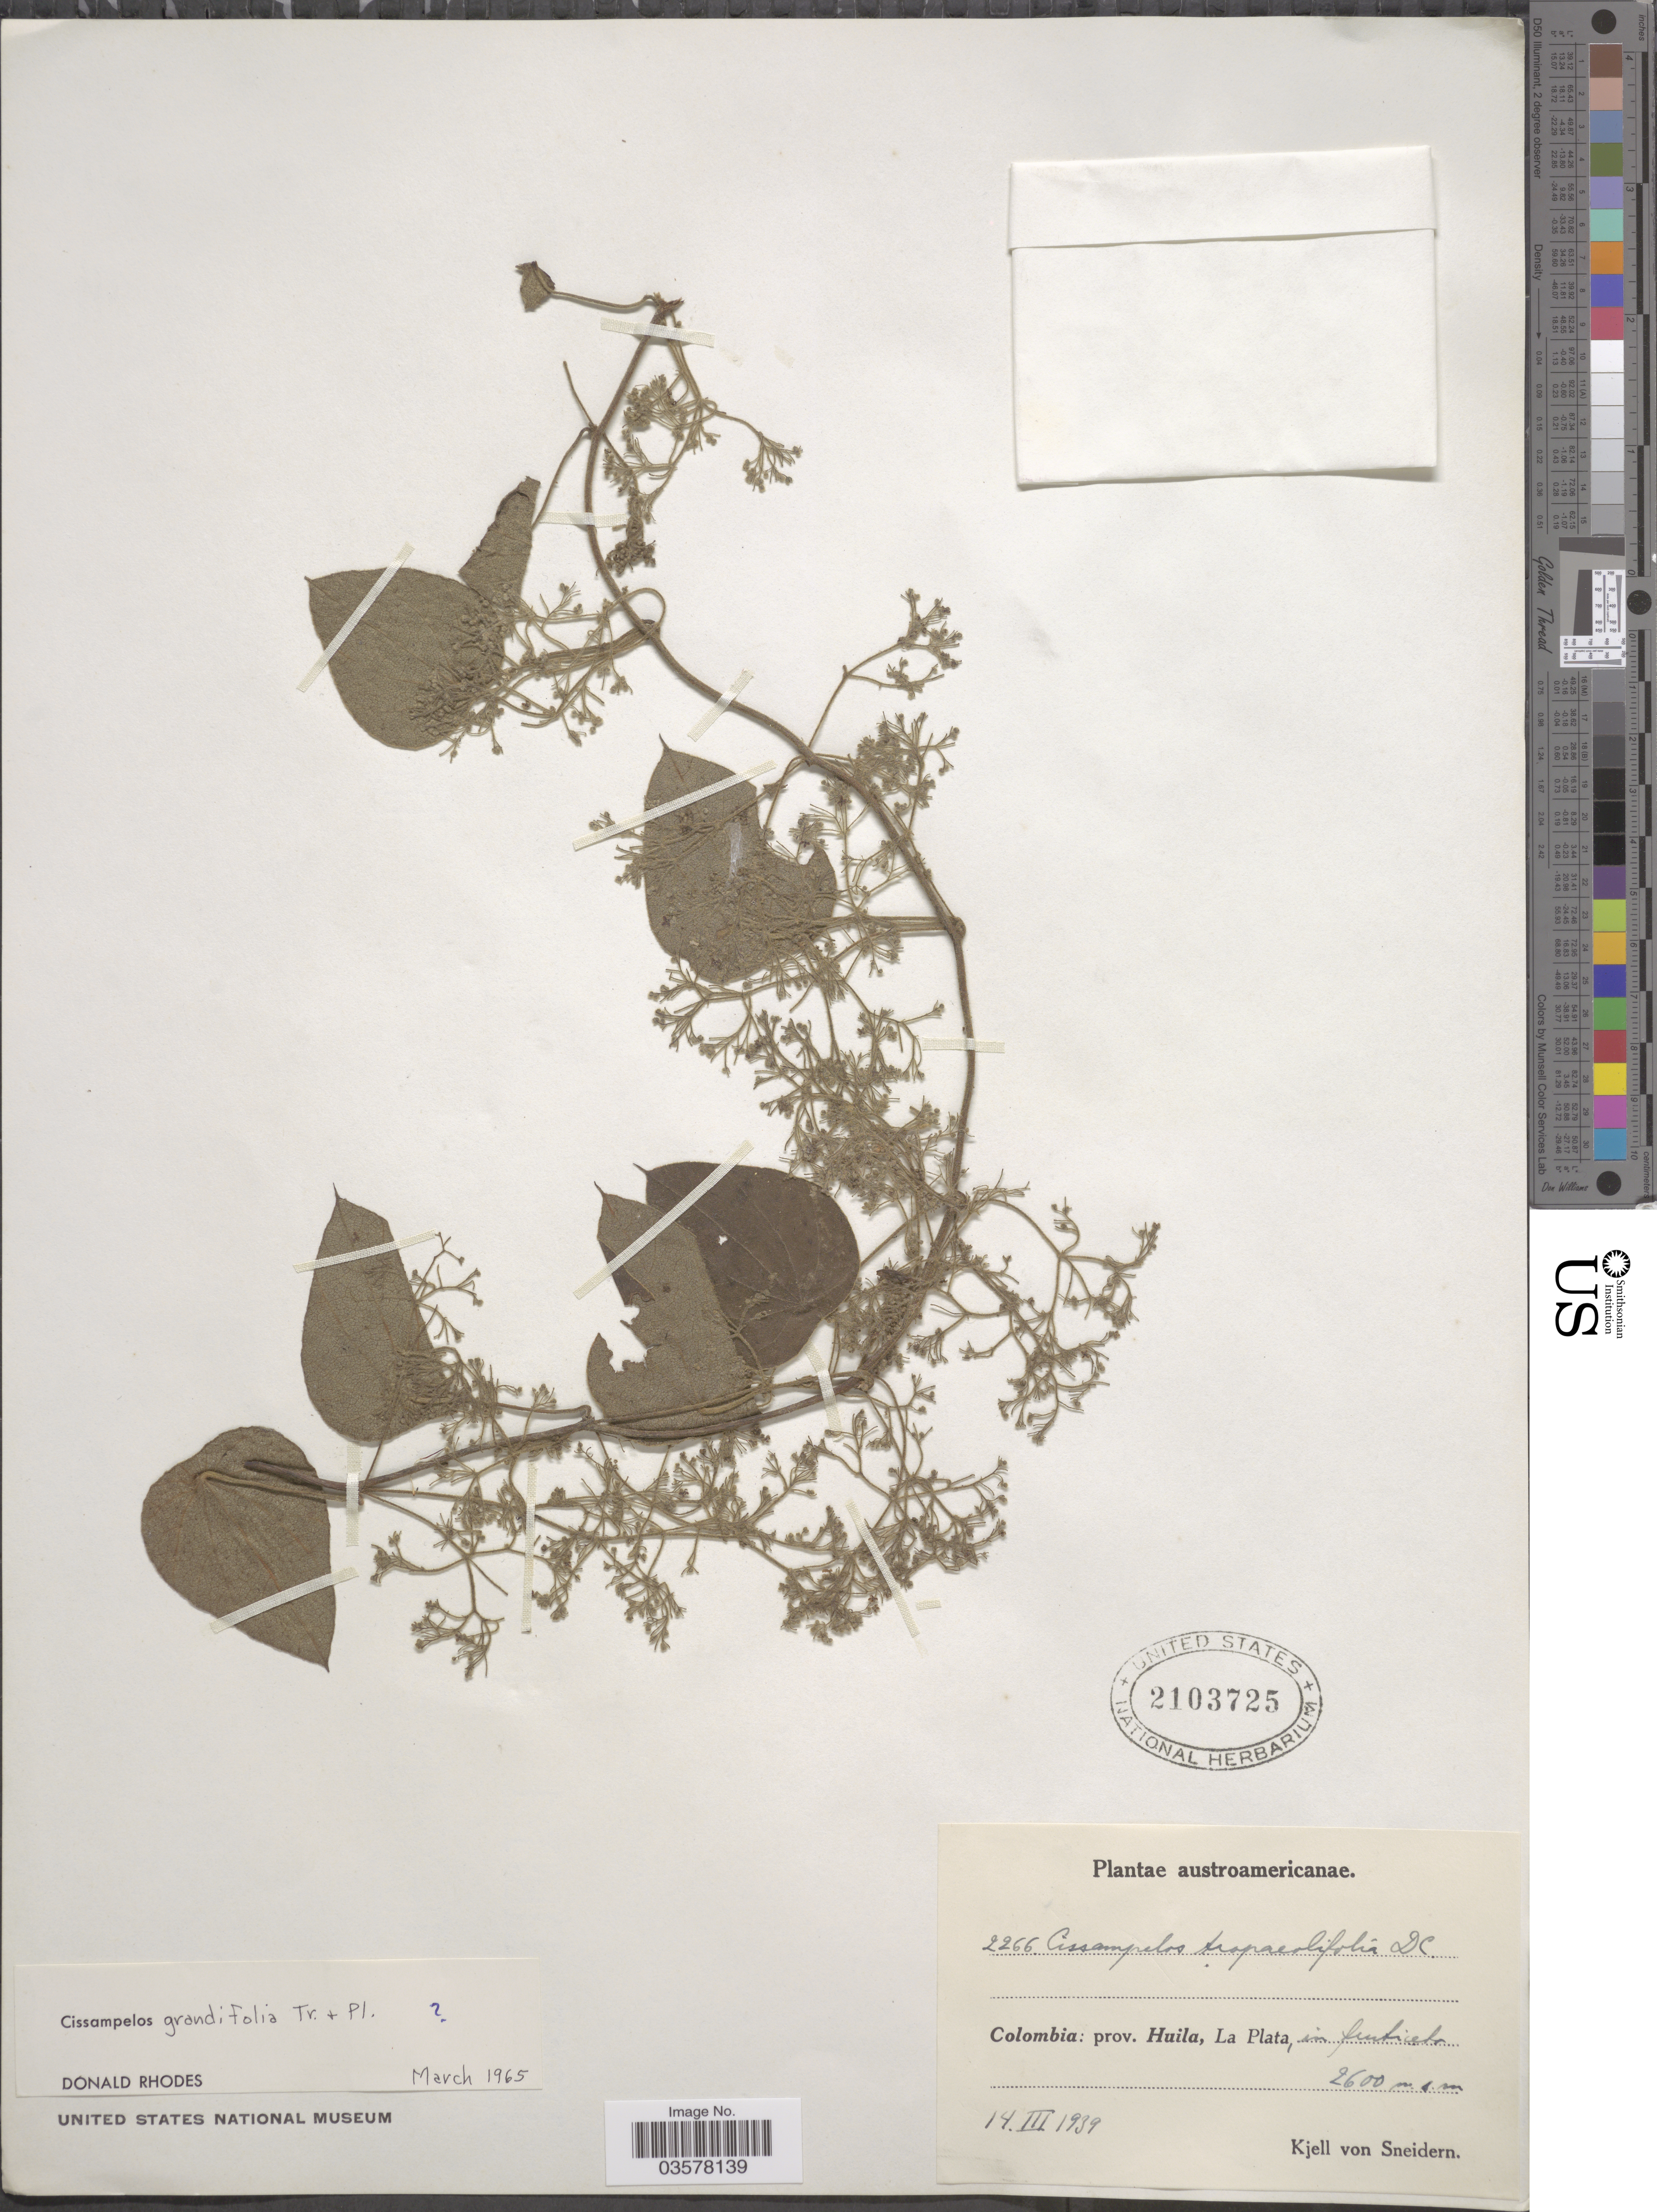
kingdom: Plantae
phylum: Tracheophyta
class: Magnoliopsida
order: Ranunculales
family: Menispermaceae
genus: Cissampelos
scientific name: Cissampelos grandifolia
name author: Triana & Planch.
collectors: K. von Sneidern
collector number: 2266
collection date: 1939-03-14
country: Colombia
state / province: Huila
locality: Austroamericane. La Plata.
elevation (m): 2600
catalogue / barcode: US 2103725